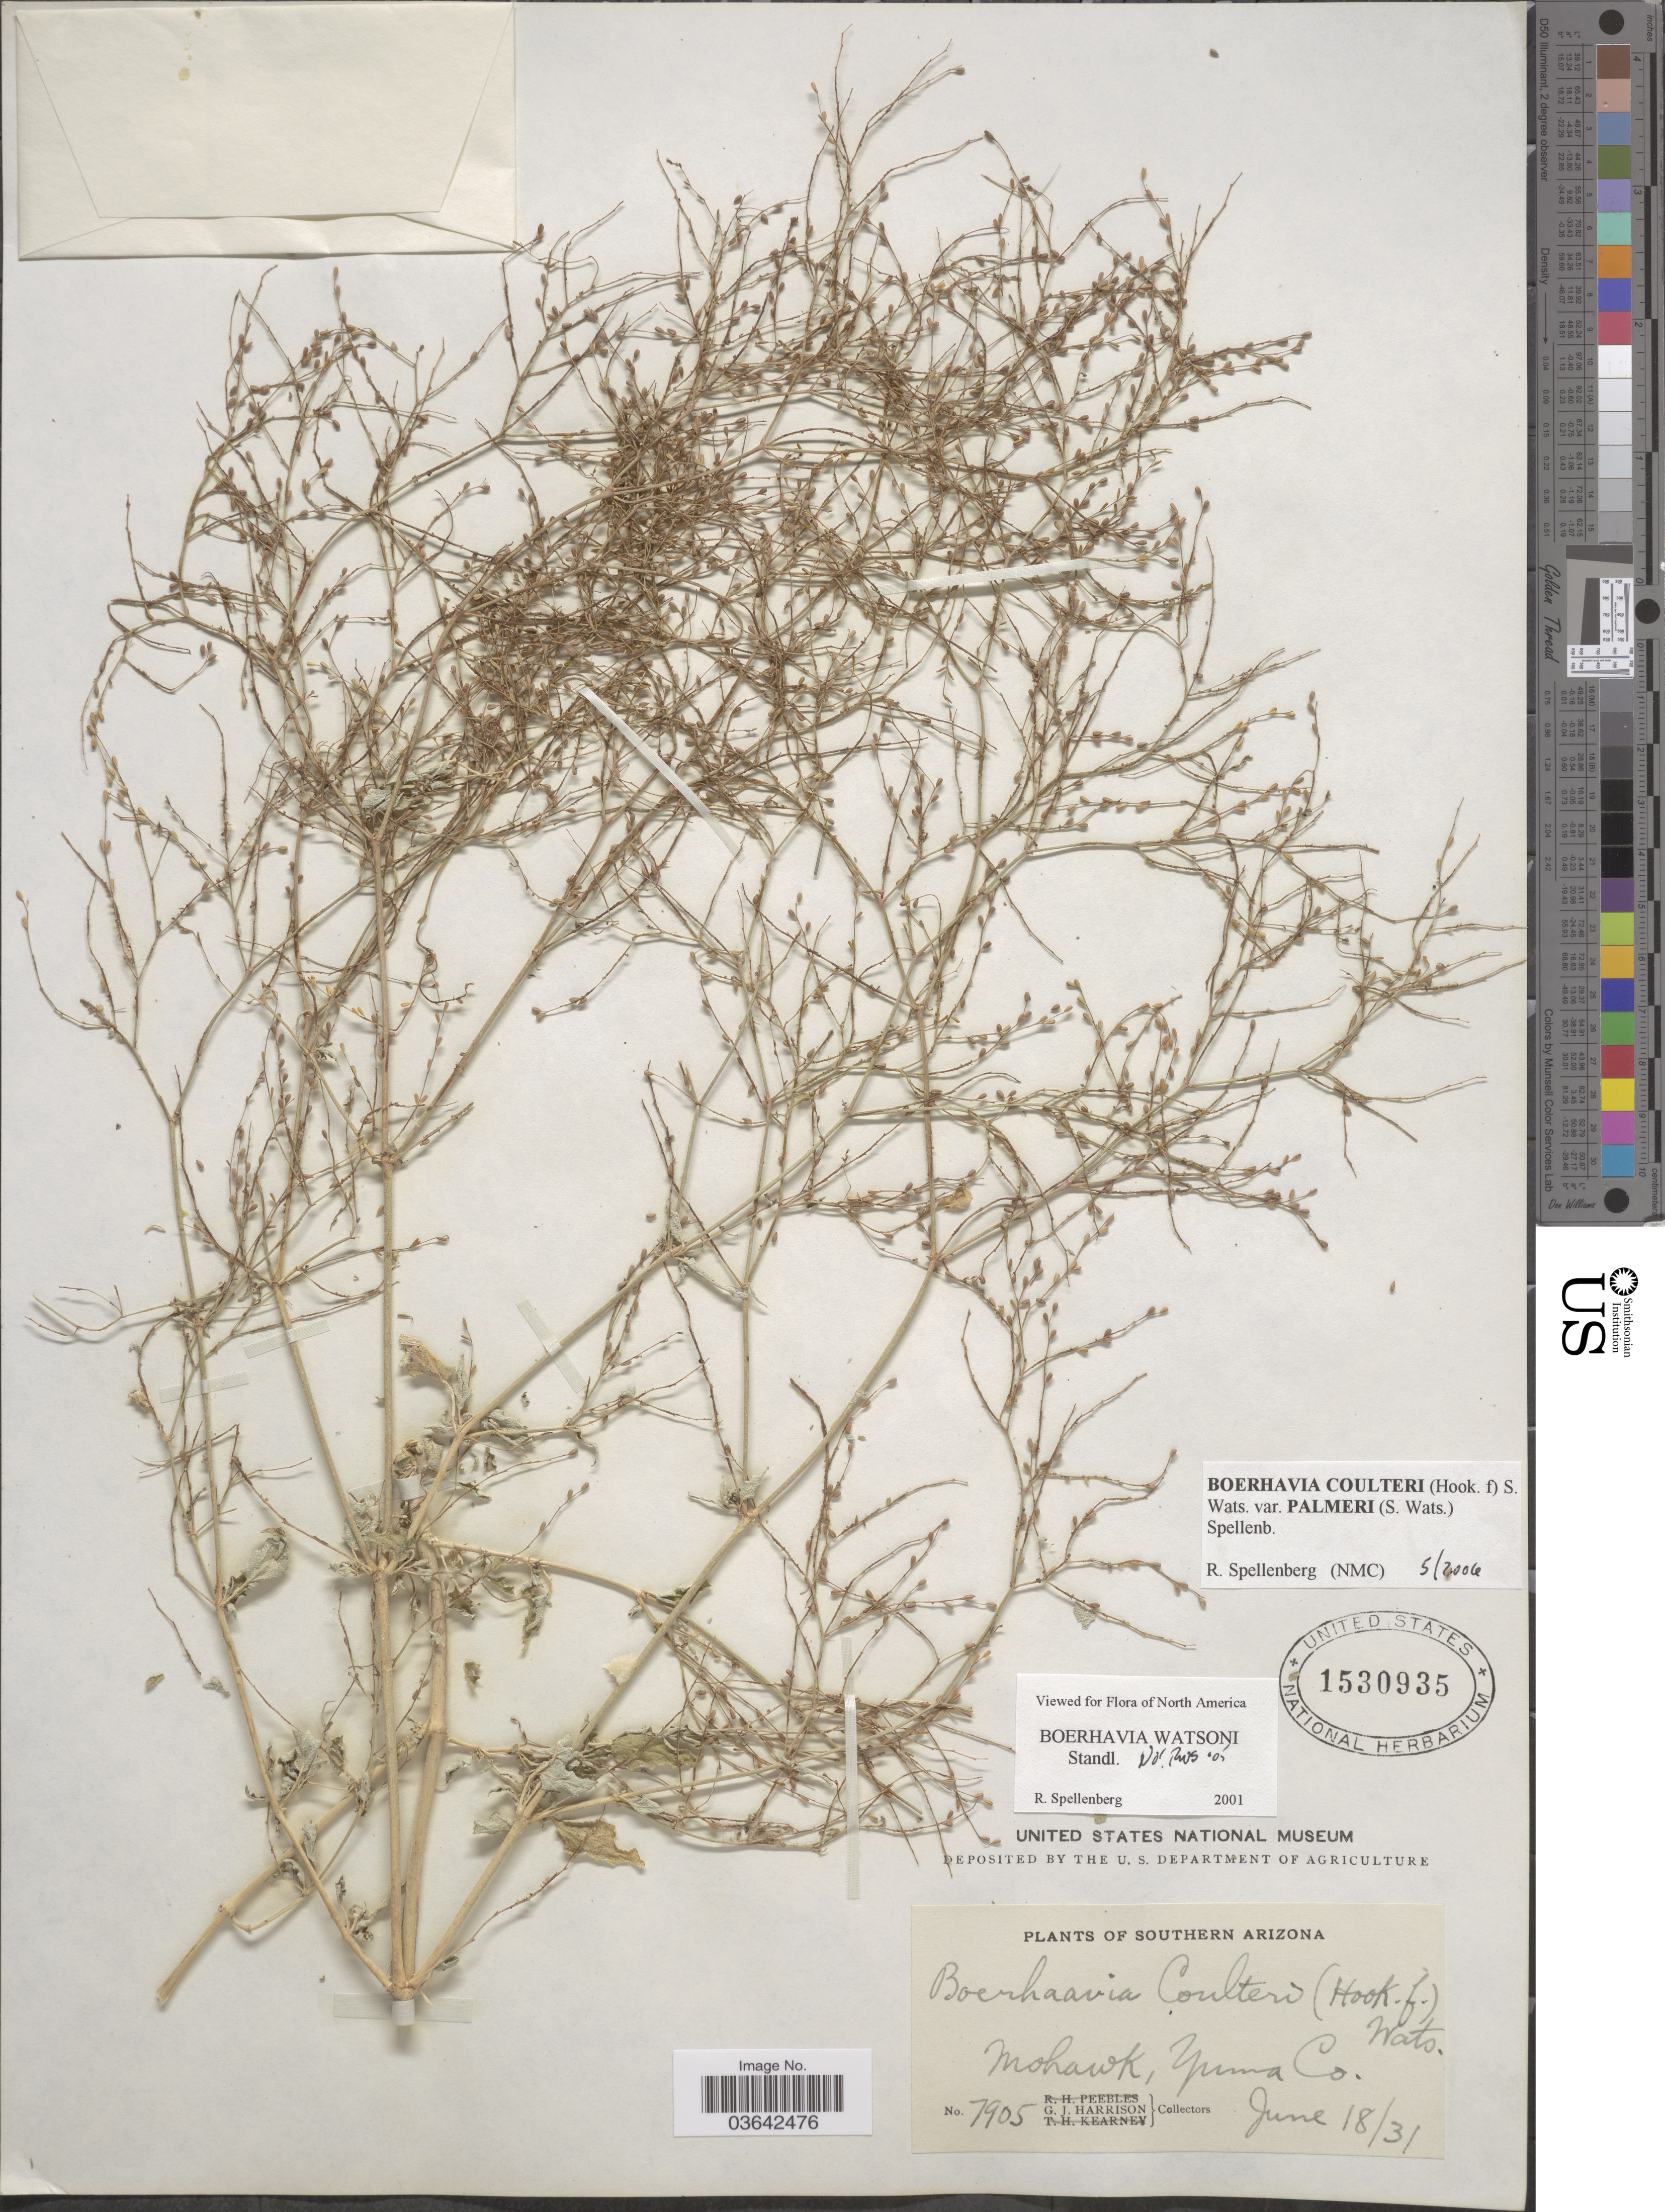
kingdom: Plantae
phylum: Tracheophyta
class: Magnoliopsida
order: Caryophyllales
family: Nyctaginaceae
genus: Boerhavia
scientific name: Boerhavia coulteri var. palmeri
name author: (S. Watson) Spellenb.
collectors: G. J. Harrison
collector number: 7905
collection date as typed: Transcribed d/m/y: 18/6/31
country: United States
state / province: Arizona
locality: Southern Arizona. Mohawk, Yuma Co.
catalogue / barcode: US 1530935